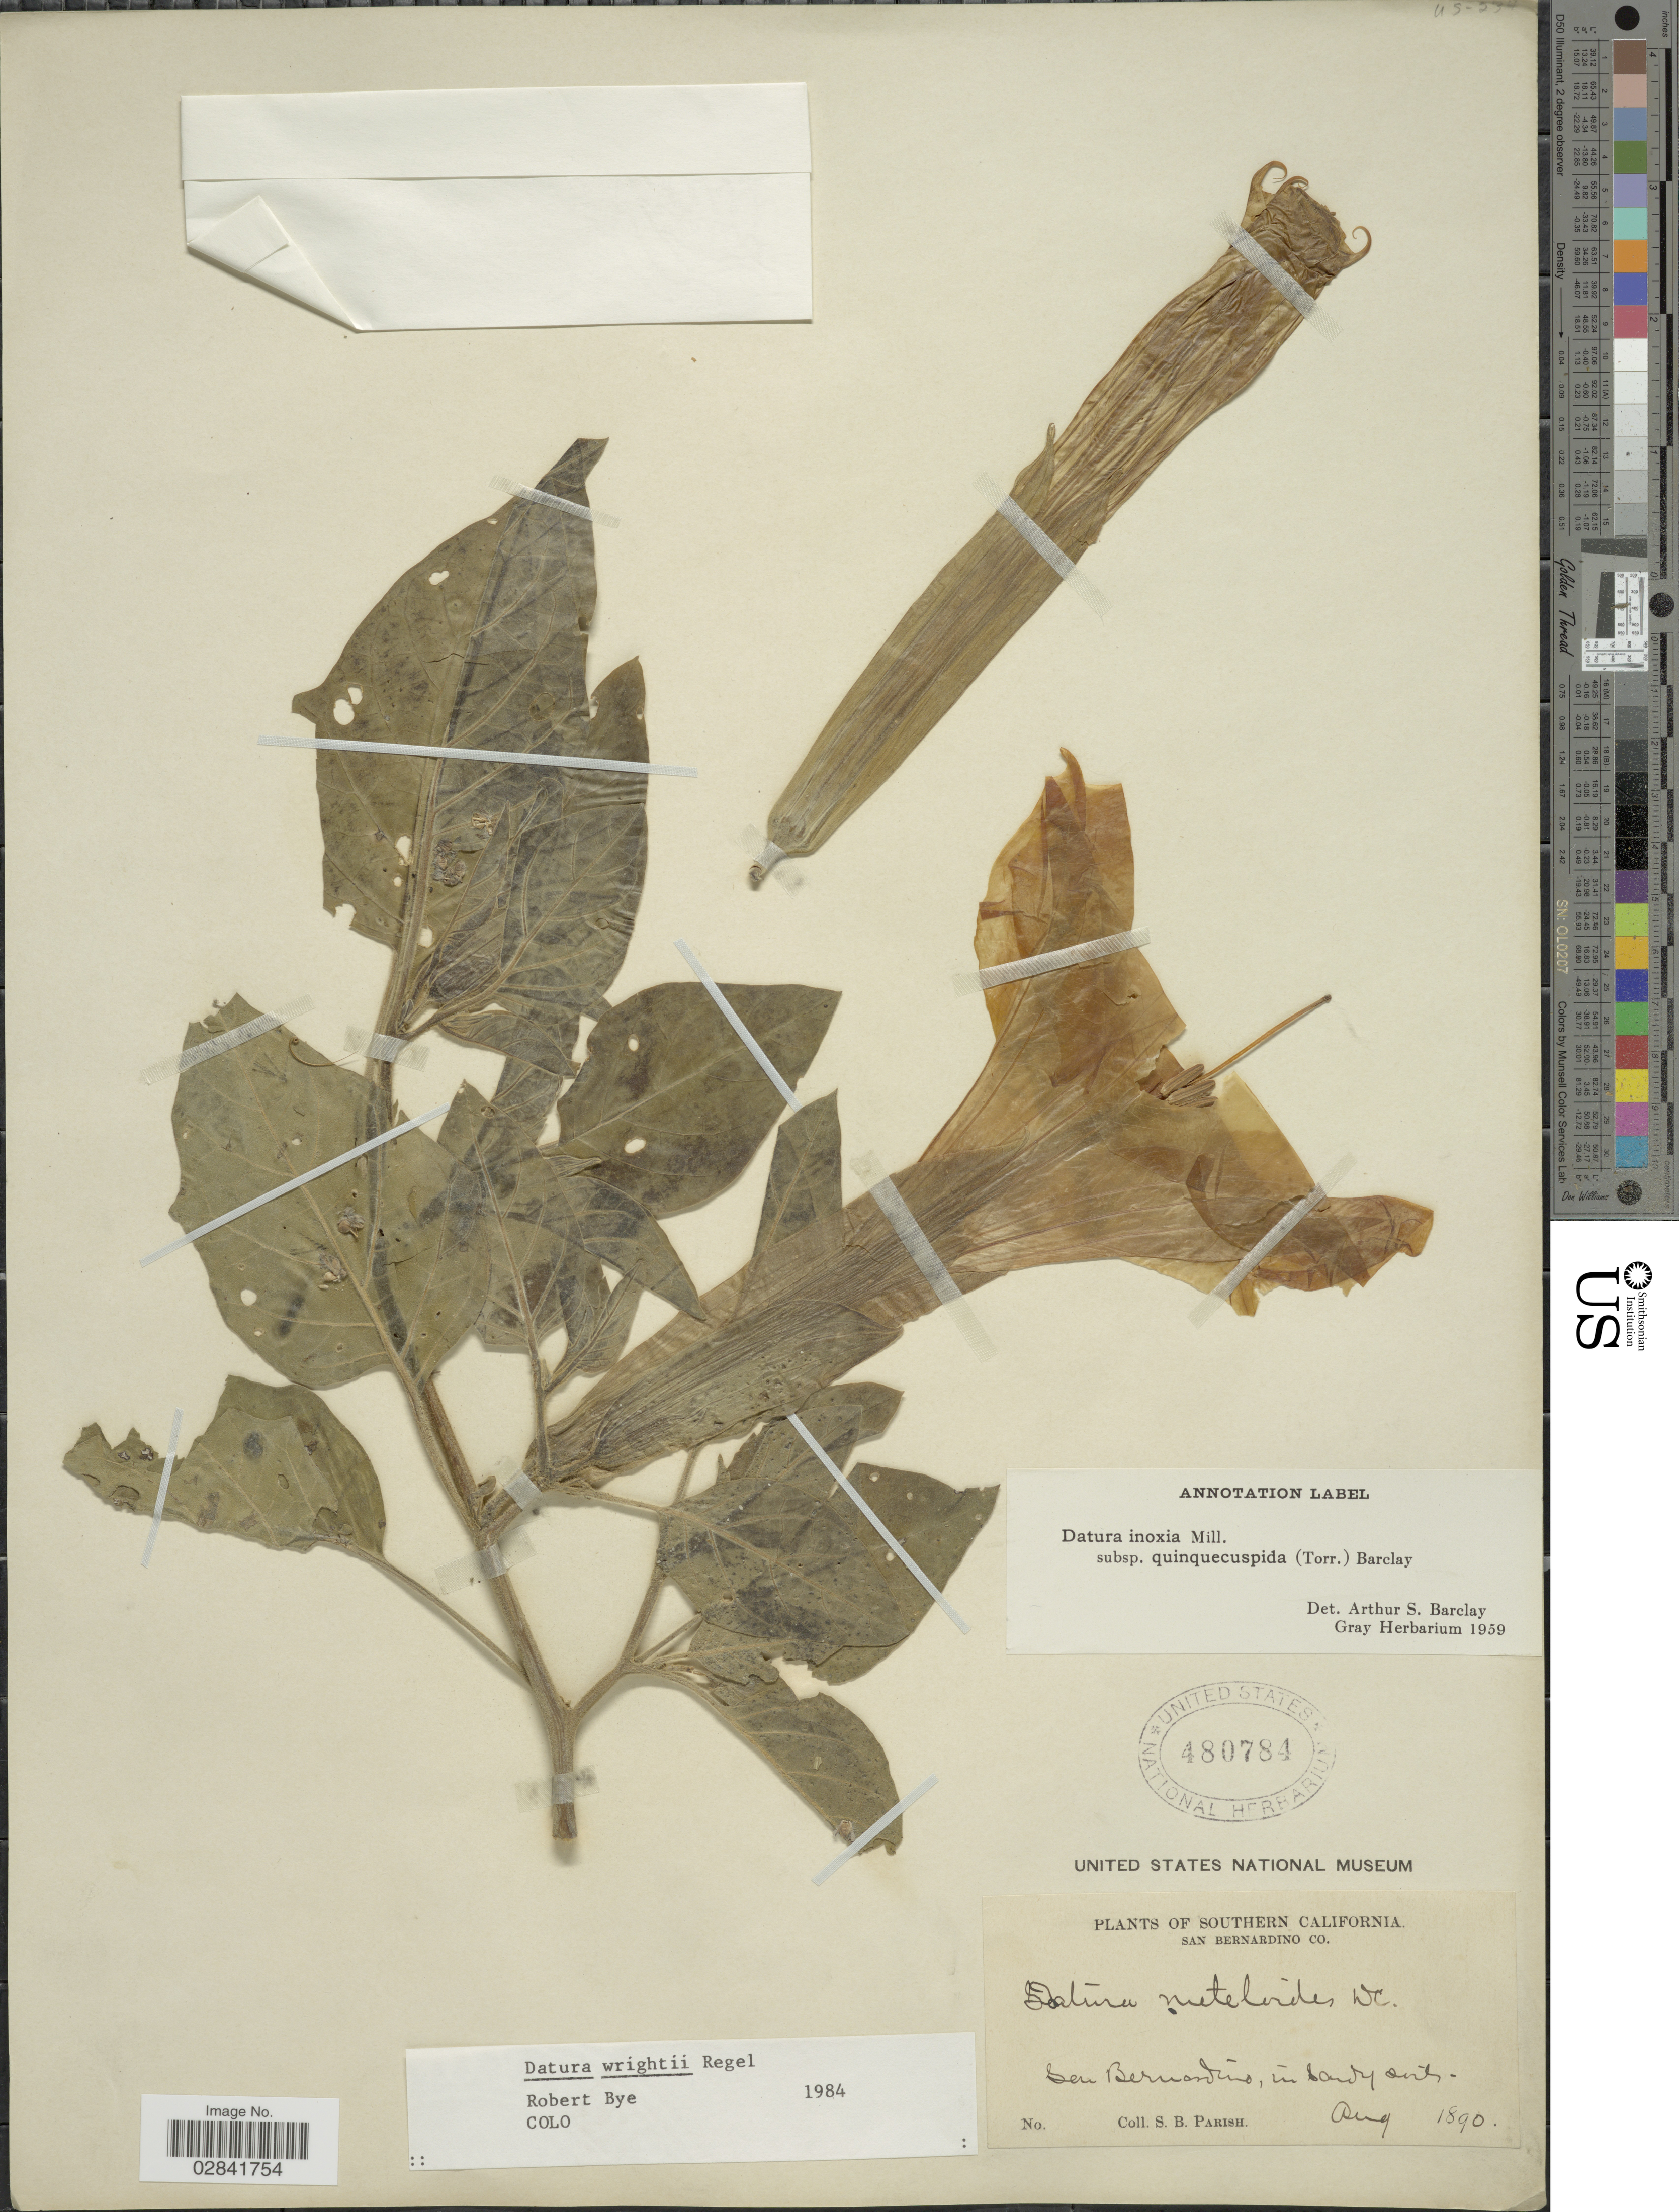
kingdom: Plantae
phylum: Tracheophyta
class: Magnoliopsida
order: Solanales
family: Solanaceae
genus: Datura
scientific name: Datura innoxia subsp. quinquecuspidata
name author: (Torr.) A.S. Barclay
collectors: S. B. Parish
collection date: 1890-08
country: United States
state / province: California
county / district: San Bernardino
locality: Southern California. San Bernardino Co. San Bernardino.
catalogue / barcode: US 480784